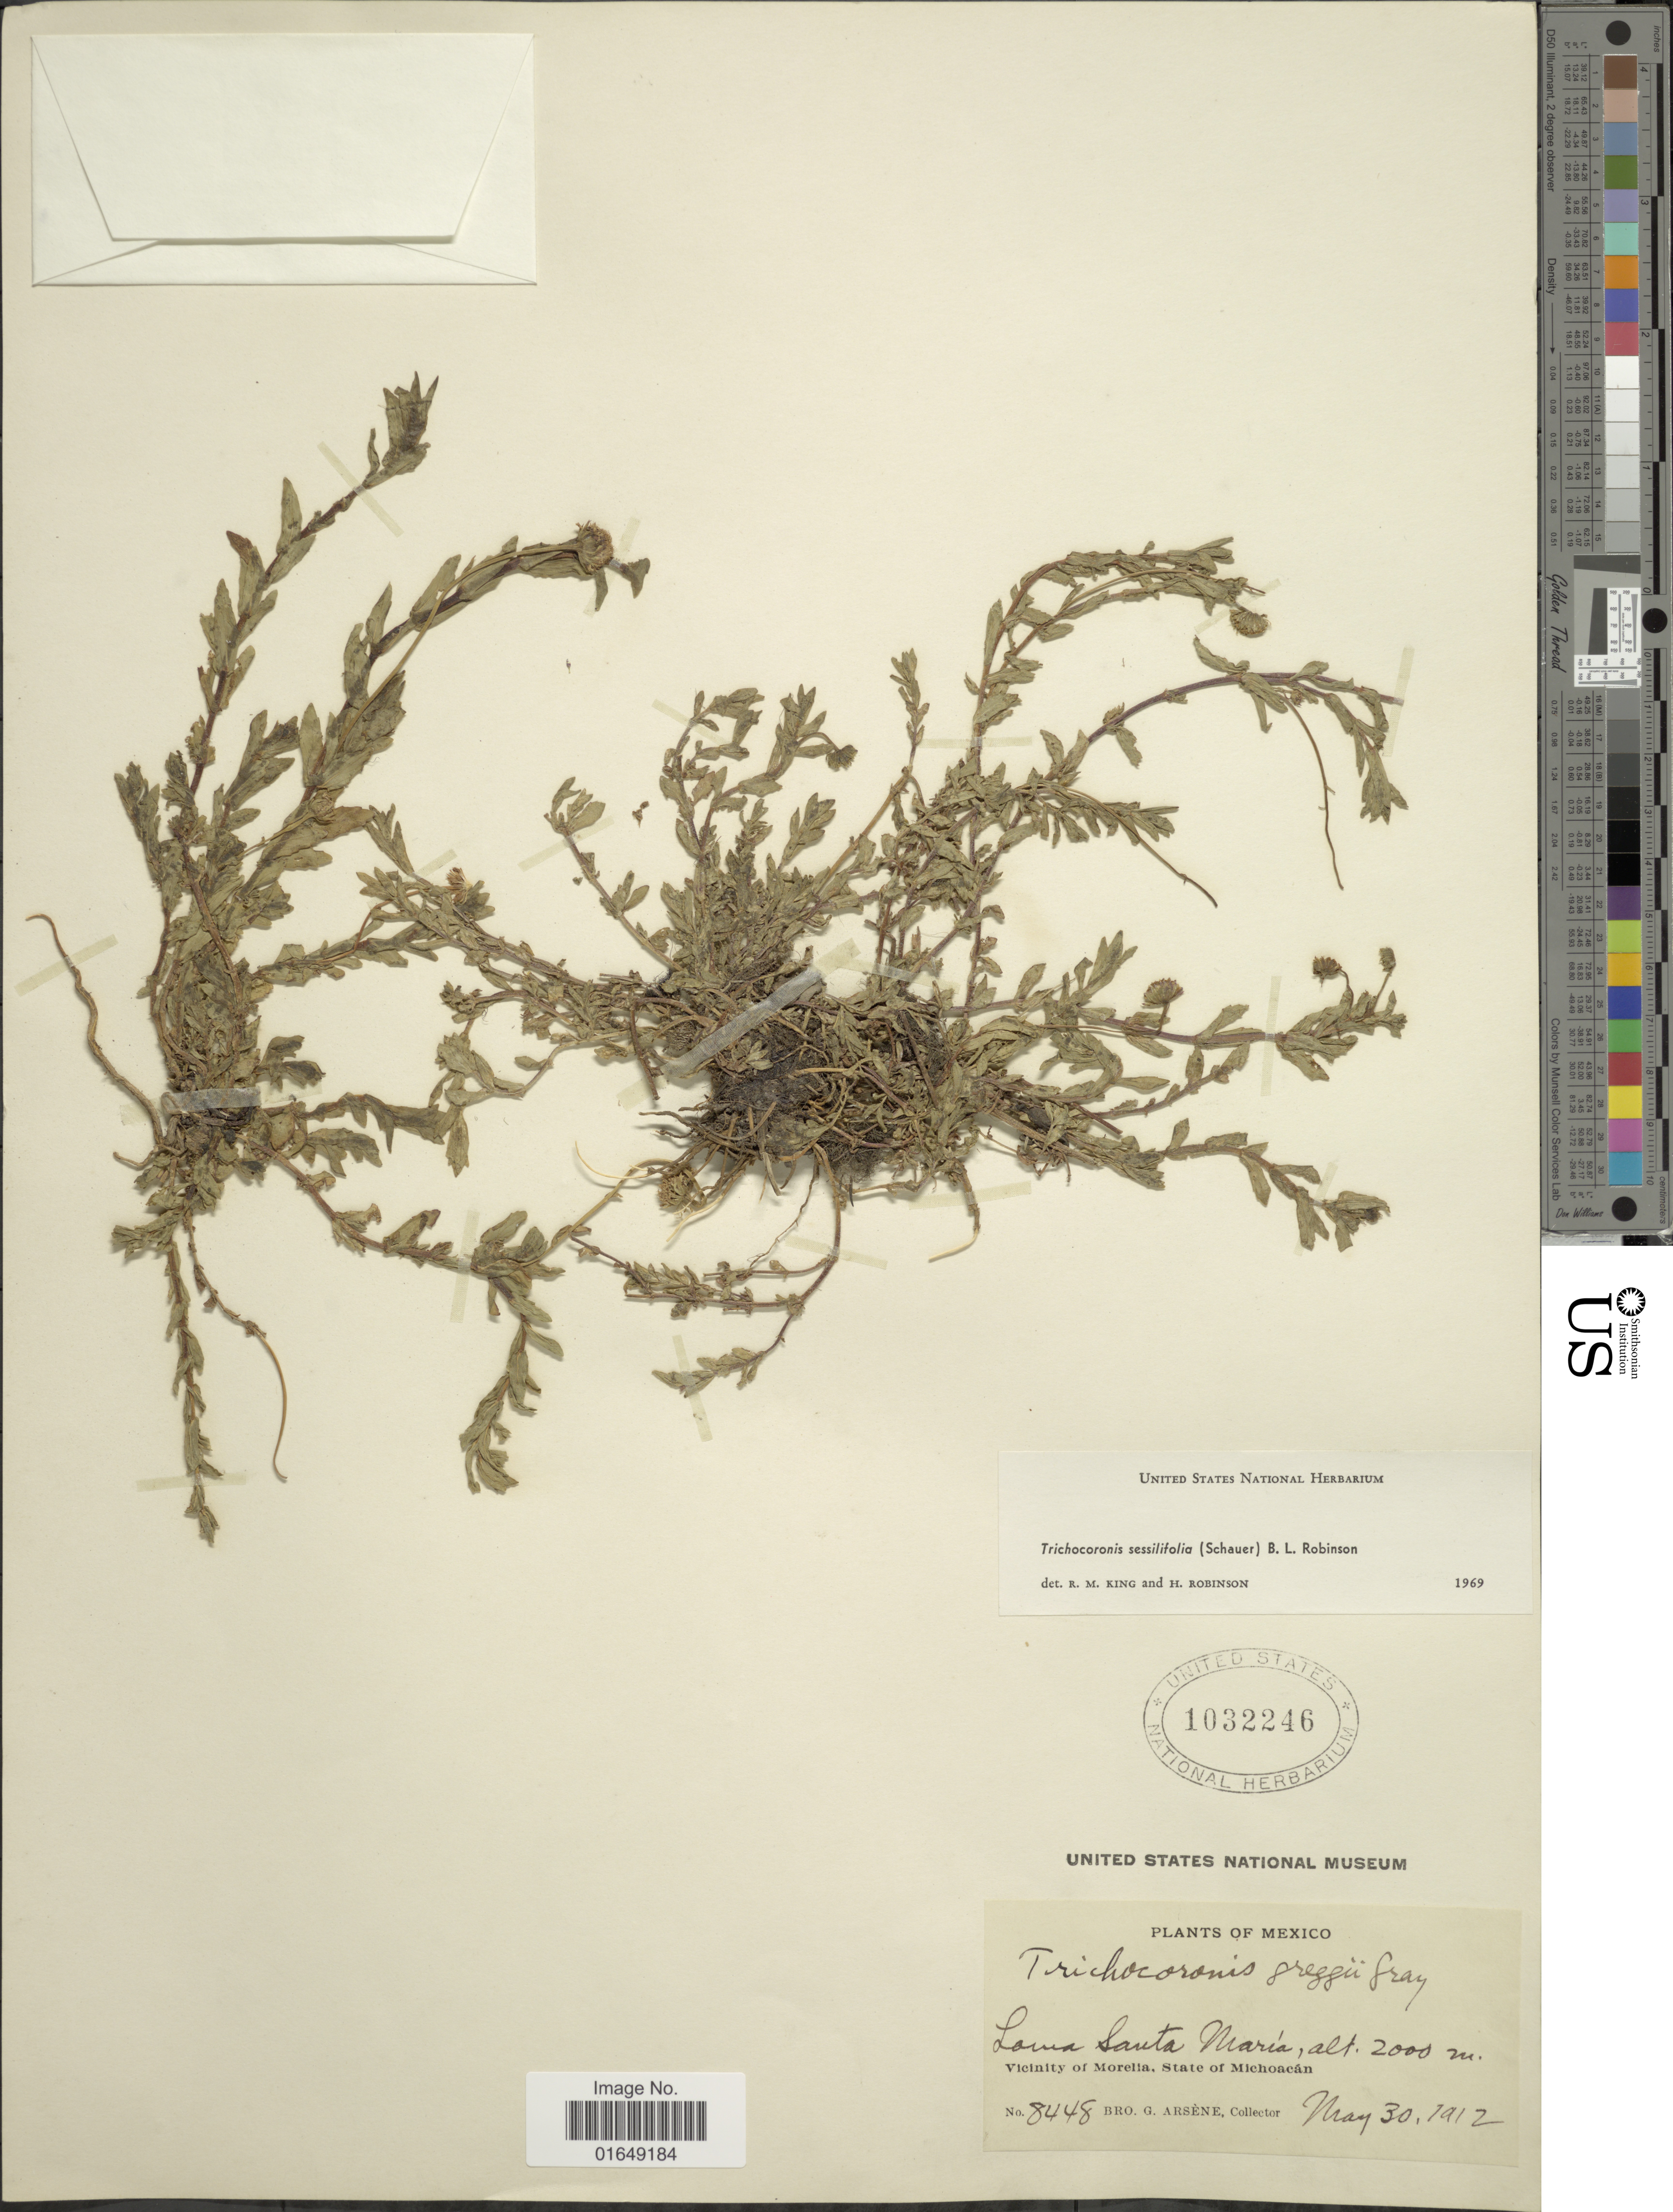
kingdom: Plantae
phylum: Tracheophyta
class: Magnoliopsida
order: Asterales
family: Asteraceae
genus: Trichocoronis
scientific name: Trichocoronis sessilifolia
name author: (Schauer) B.L. Rob.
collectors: Bro. G. Arsène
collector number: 8448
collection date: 1912-05-30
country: Mexico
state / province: Michoacán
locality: Loma Santa María, vicinity of Morelia.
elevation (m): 2000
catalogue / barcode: US 1032246